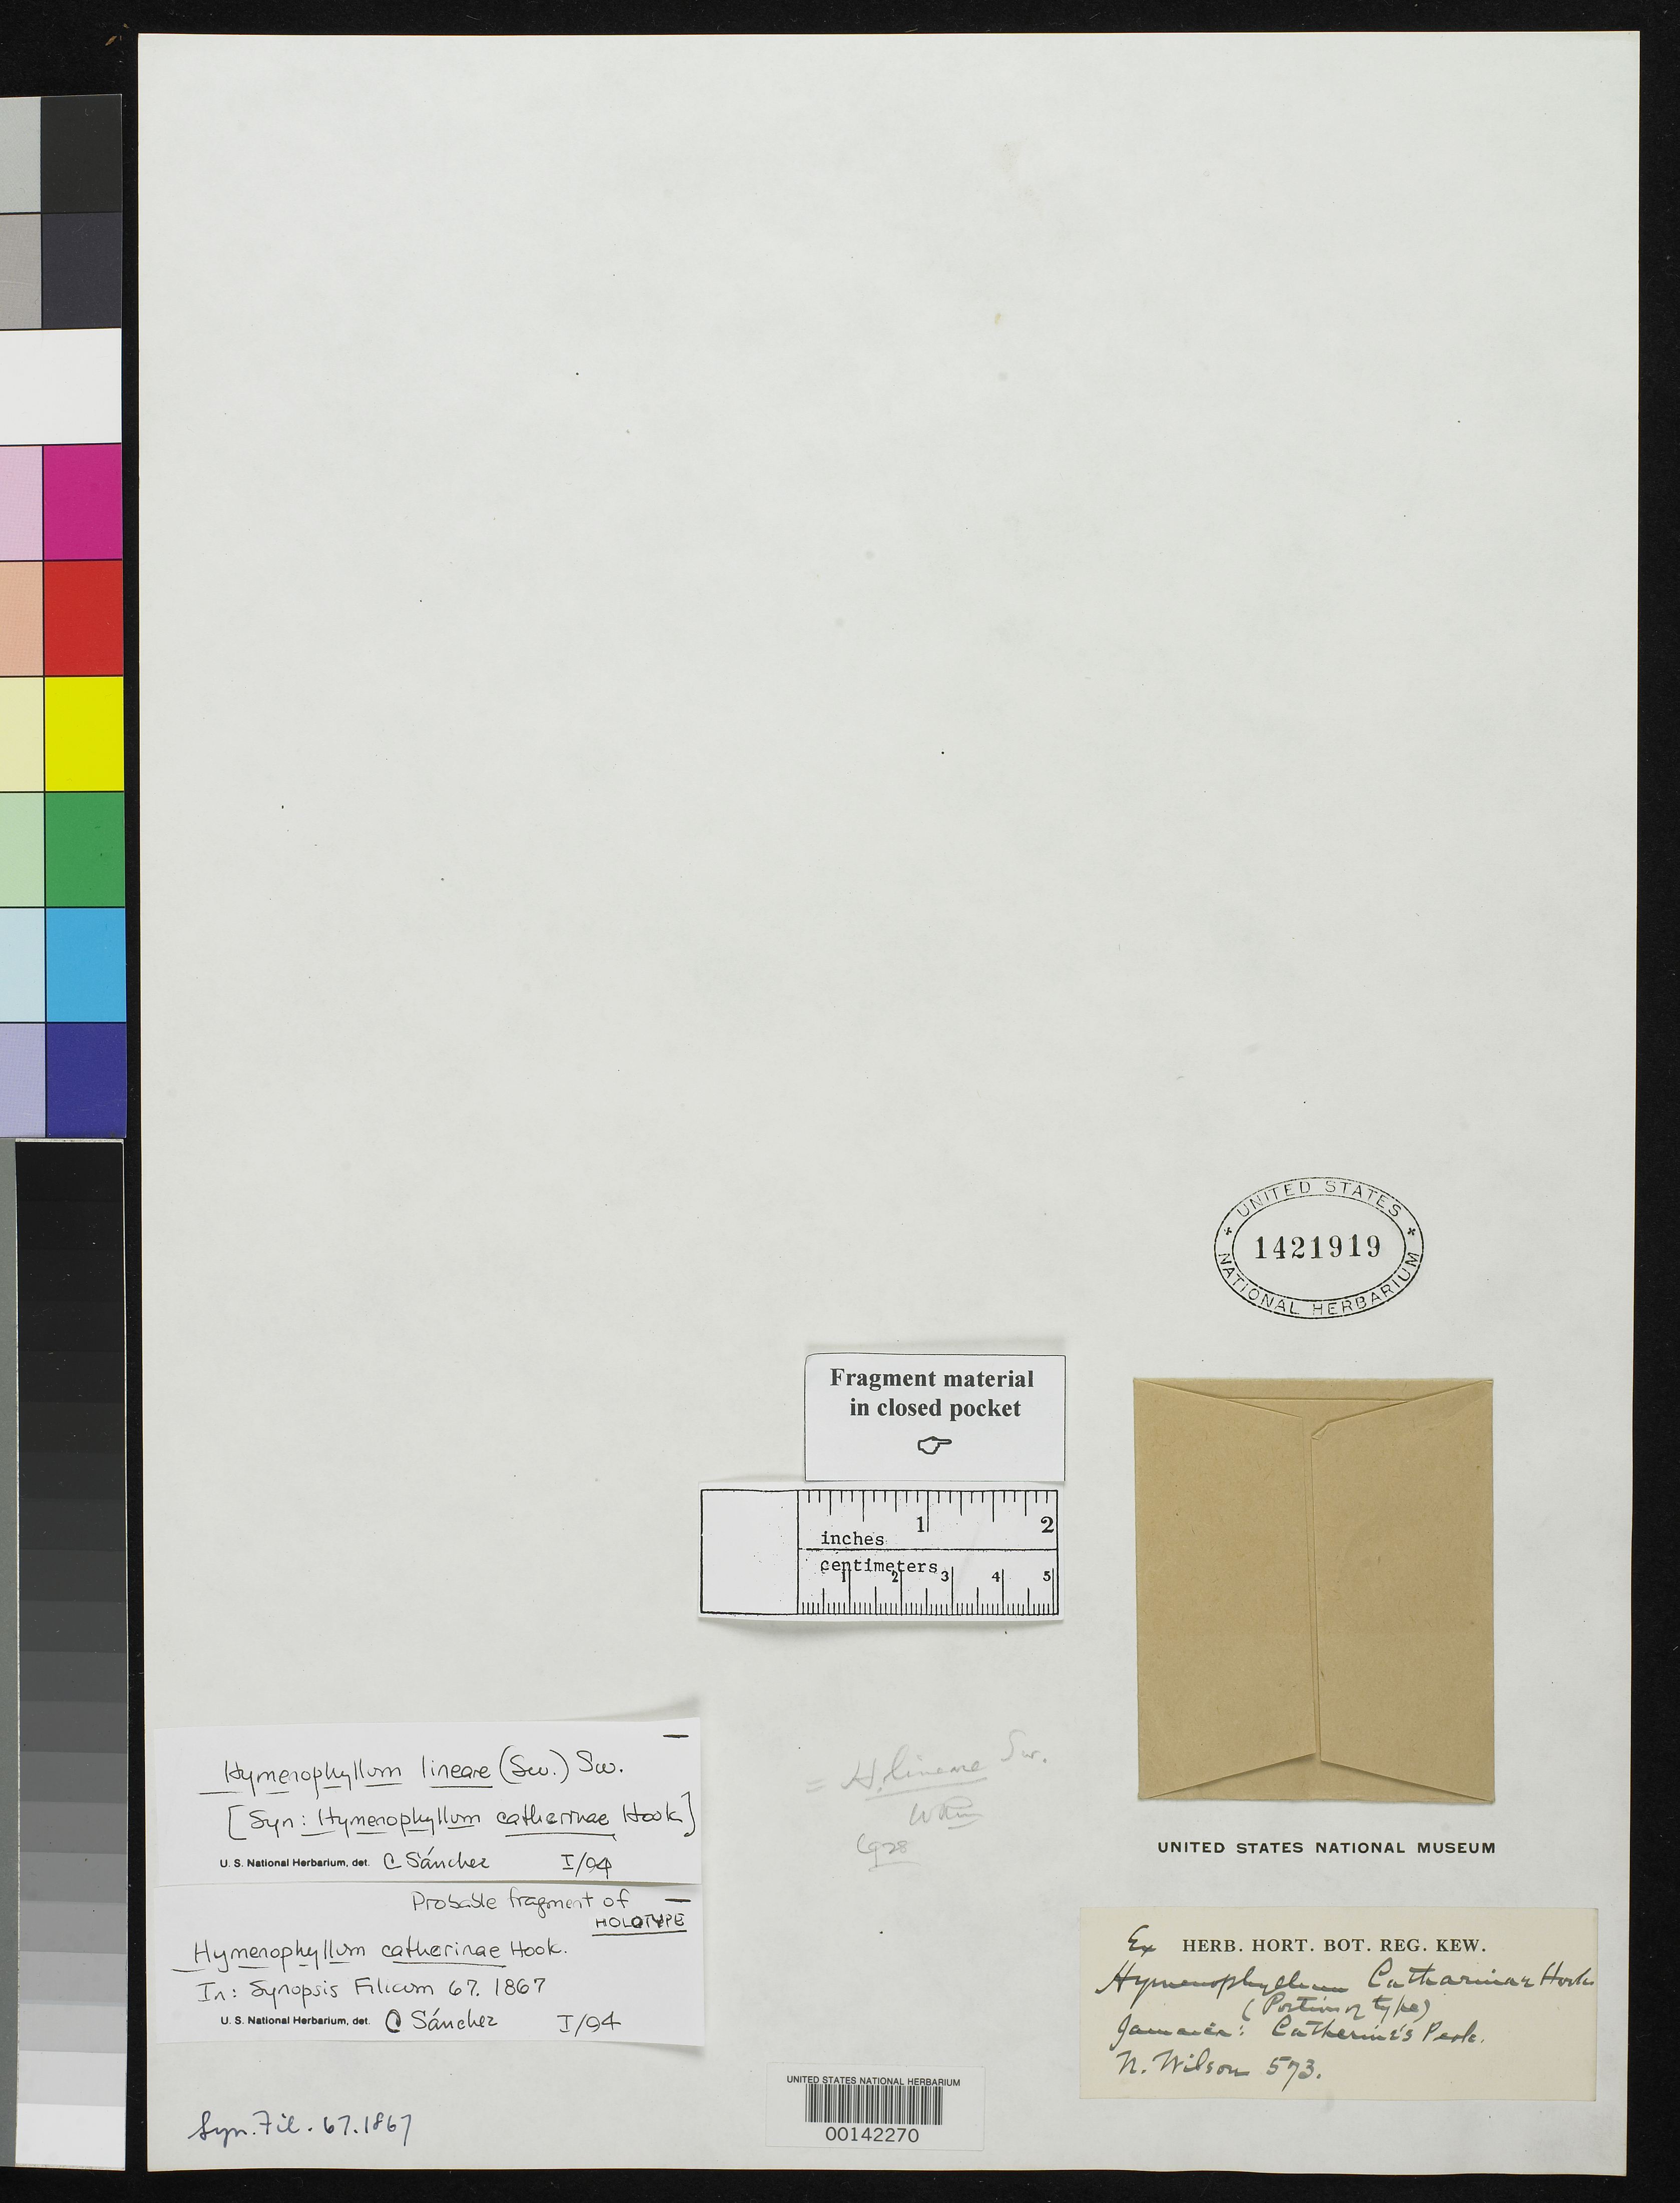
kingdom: Plantae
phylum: Tracheophyta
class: Polypodiopsida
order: Hymenophyllales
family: Hymenophyllaceae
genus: Hymenophyllum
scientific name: Hymenophyllum catharinae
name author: Hook. in Hook. & Baker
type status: Type Fragment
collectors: N. Wilson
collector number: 573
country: Jamaica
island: Greater Antilles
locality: (C)atherine's Peak.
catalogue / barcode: US 1421919